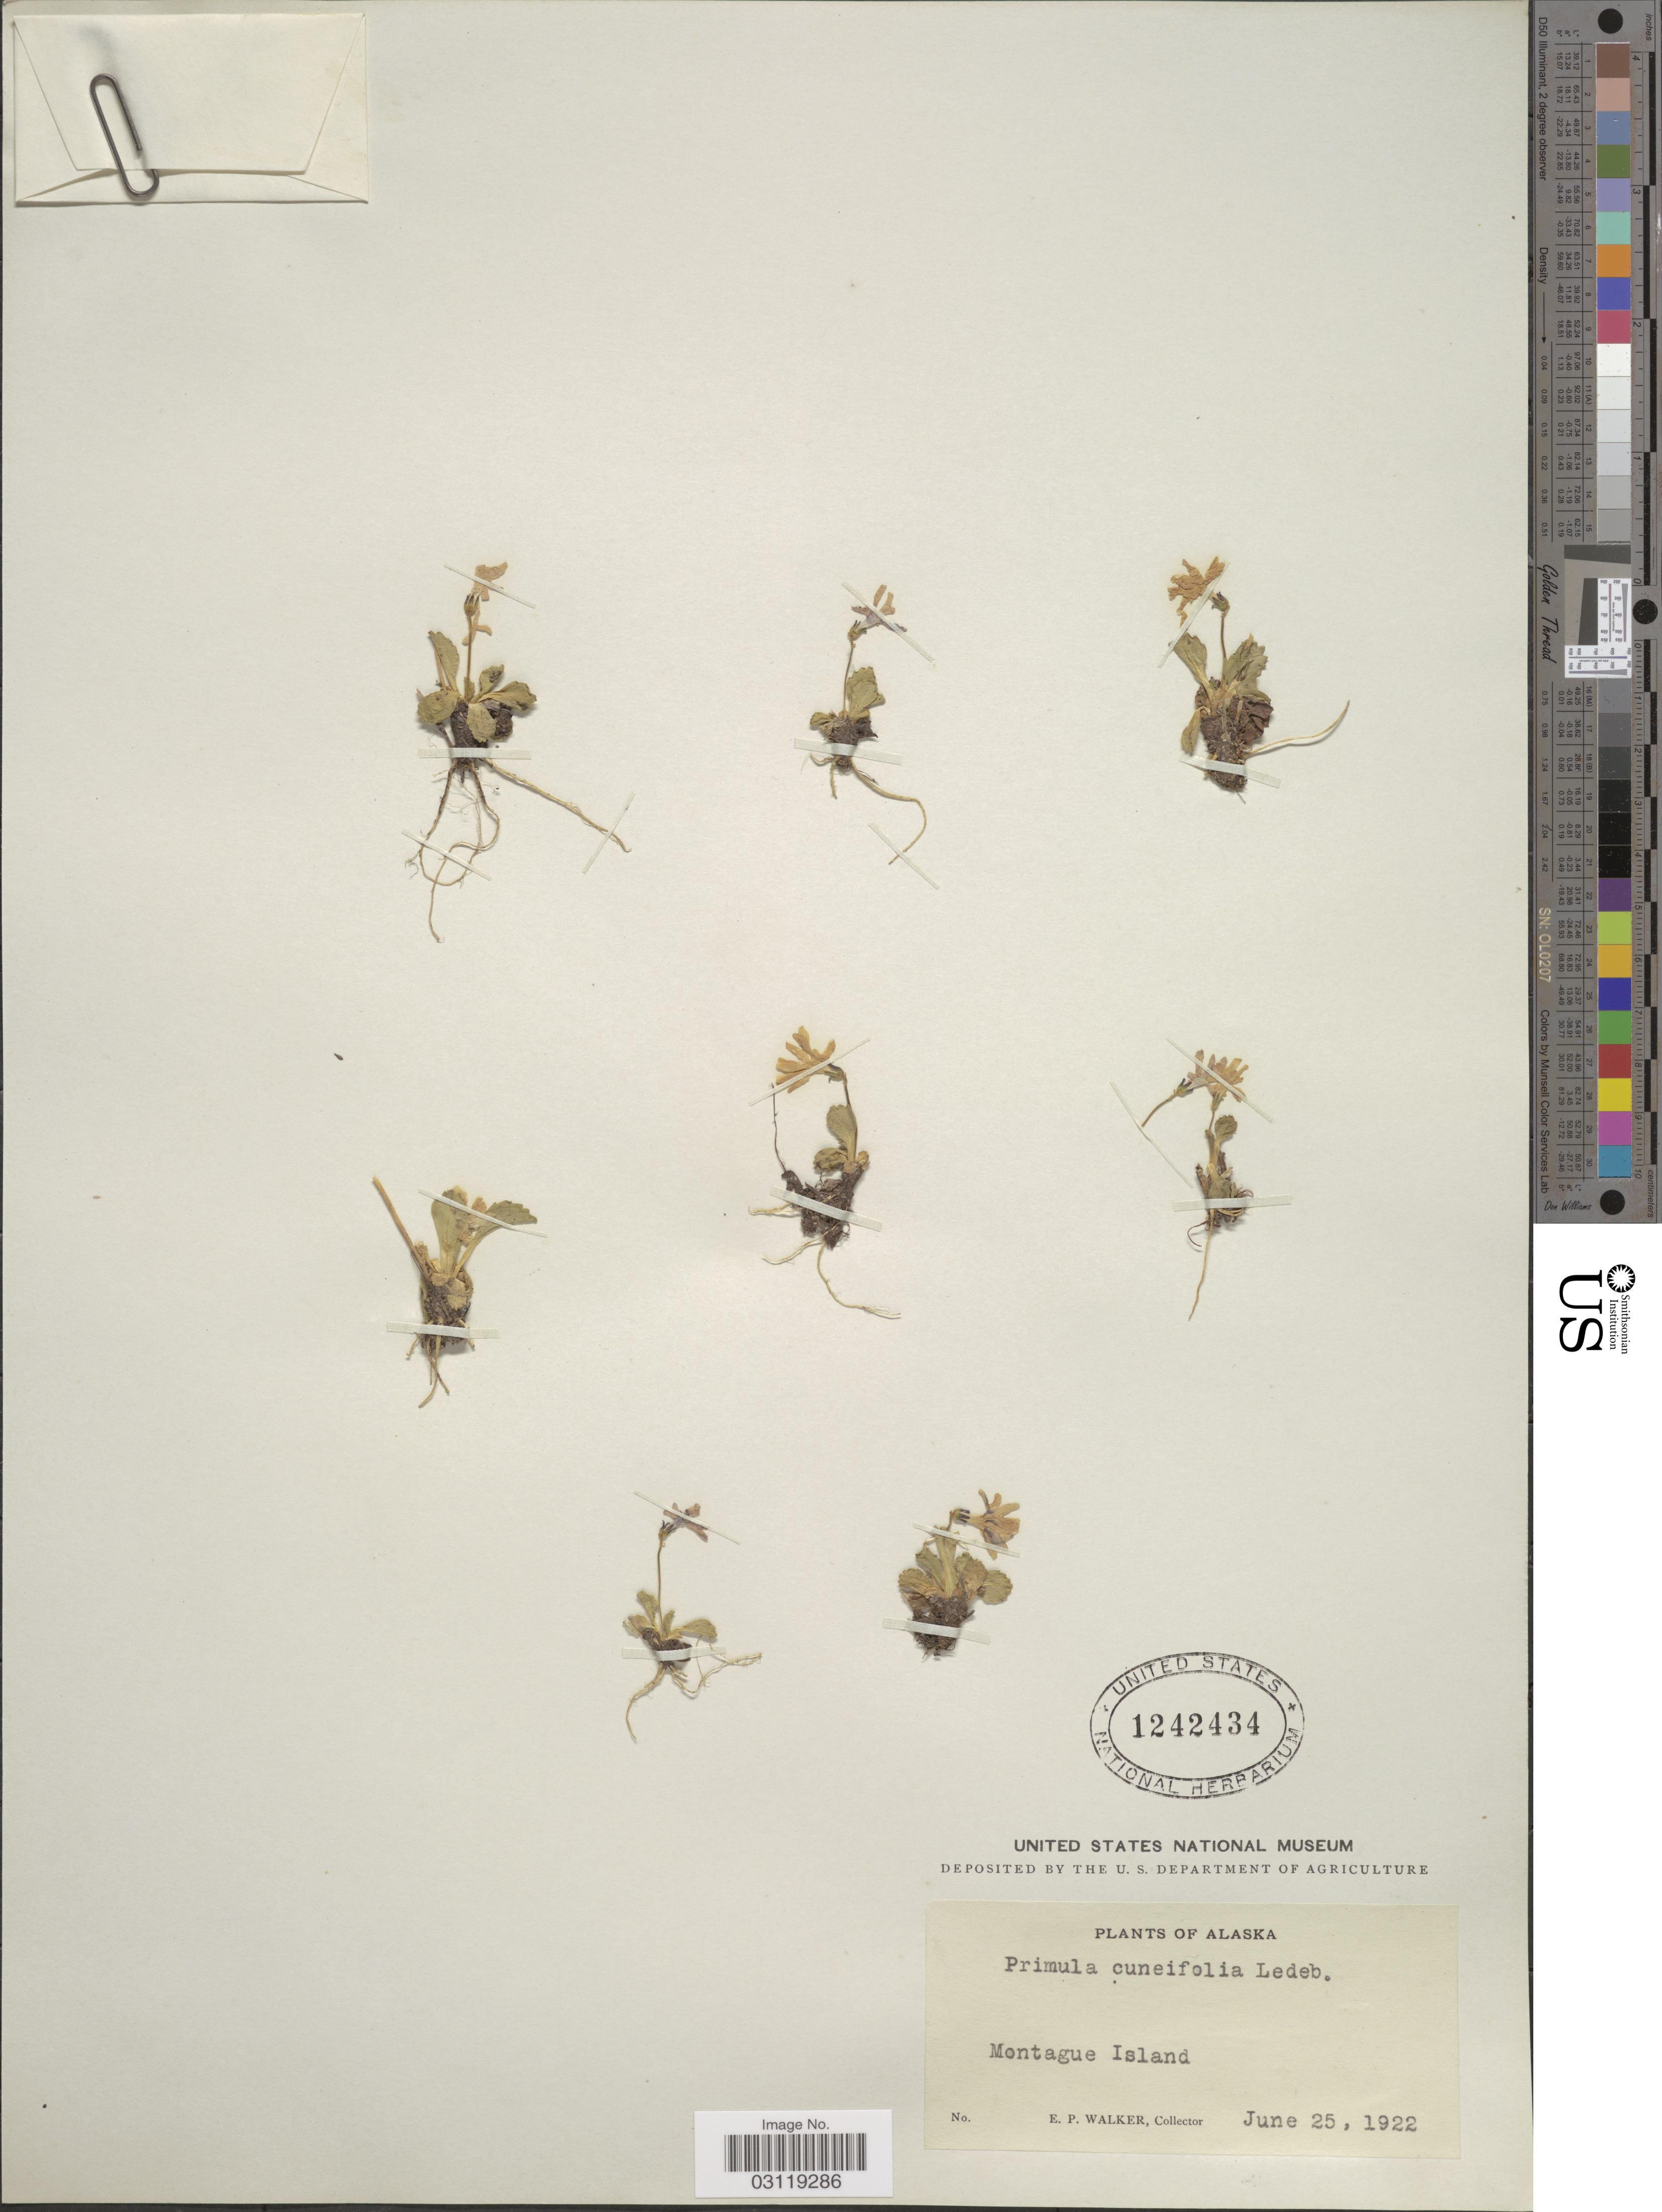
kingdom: Plantae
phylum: Tracheophyta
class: Magnoliopsida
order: Ericales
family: Primulaceae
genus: Primula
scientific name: Primula cuneifolia subsp. cuneifolia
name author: Ledeb.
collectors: E. Walker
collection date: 1922-06-25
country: United States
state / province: Alaska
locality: Montague Island.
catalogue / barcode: US 1242434